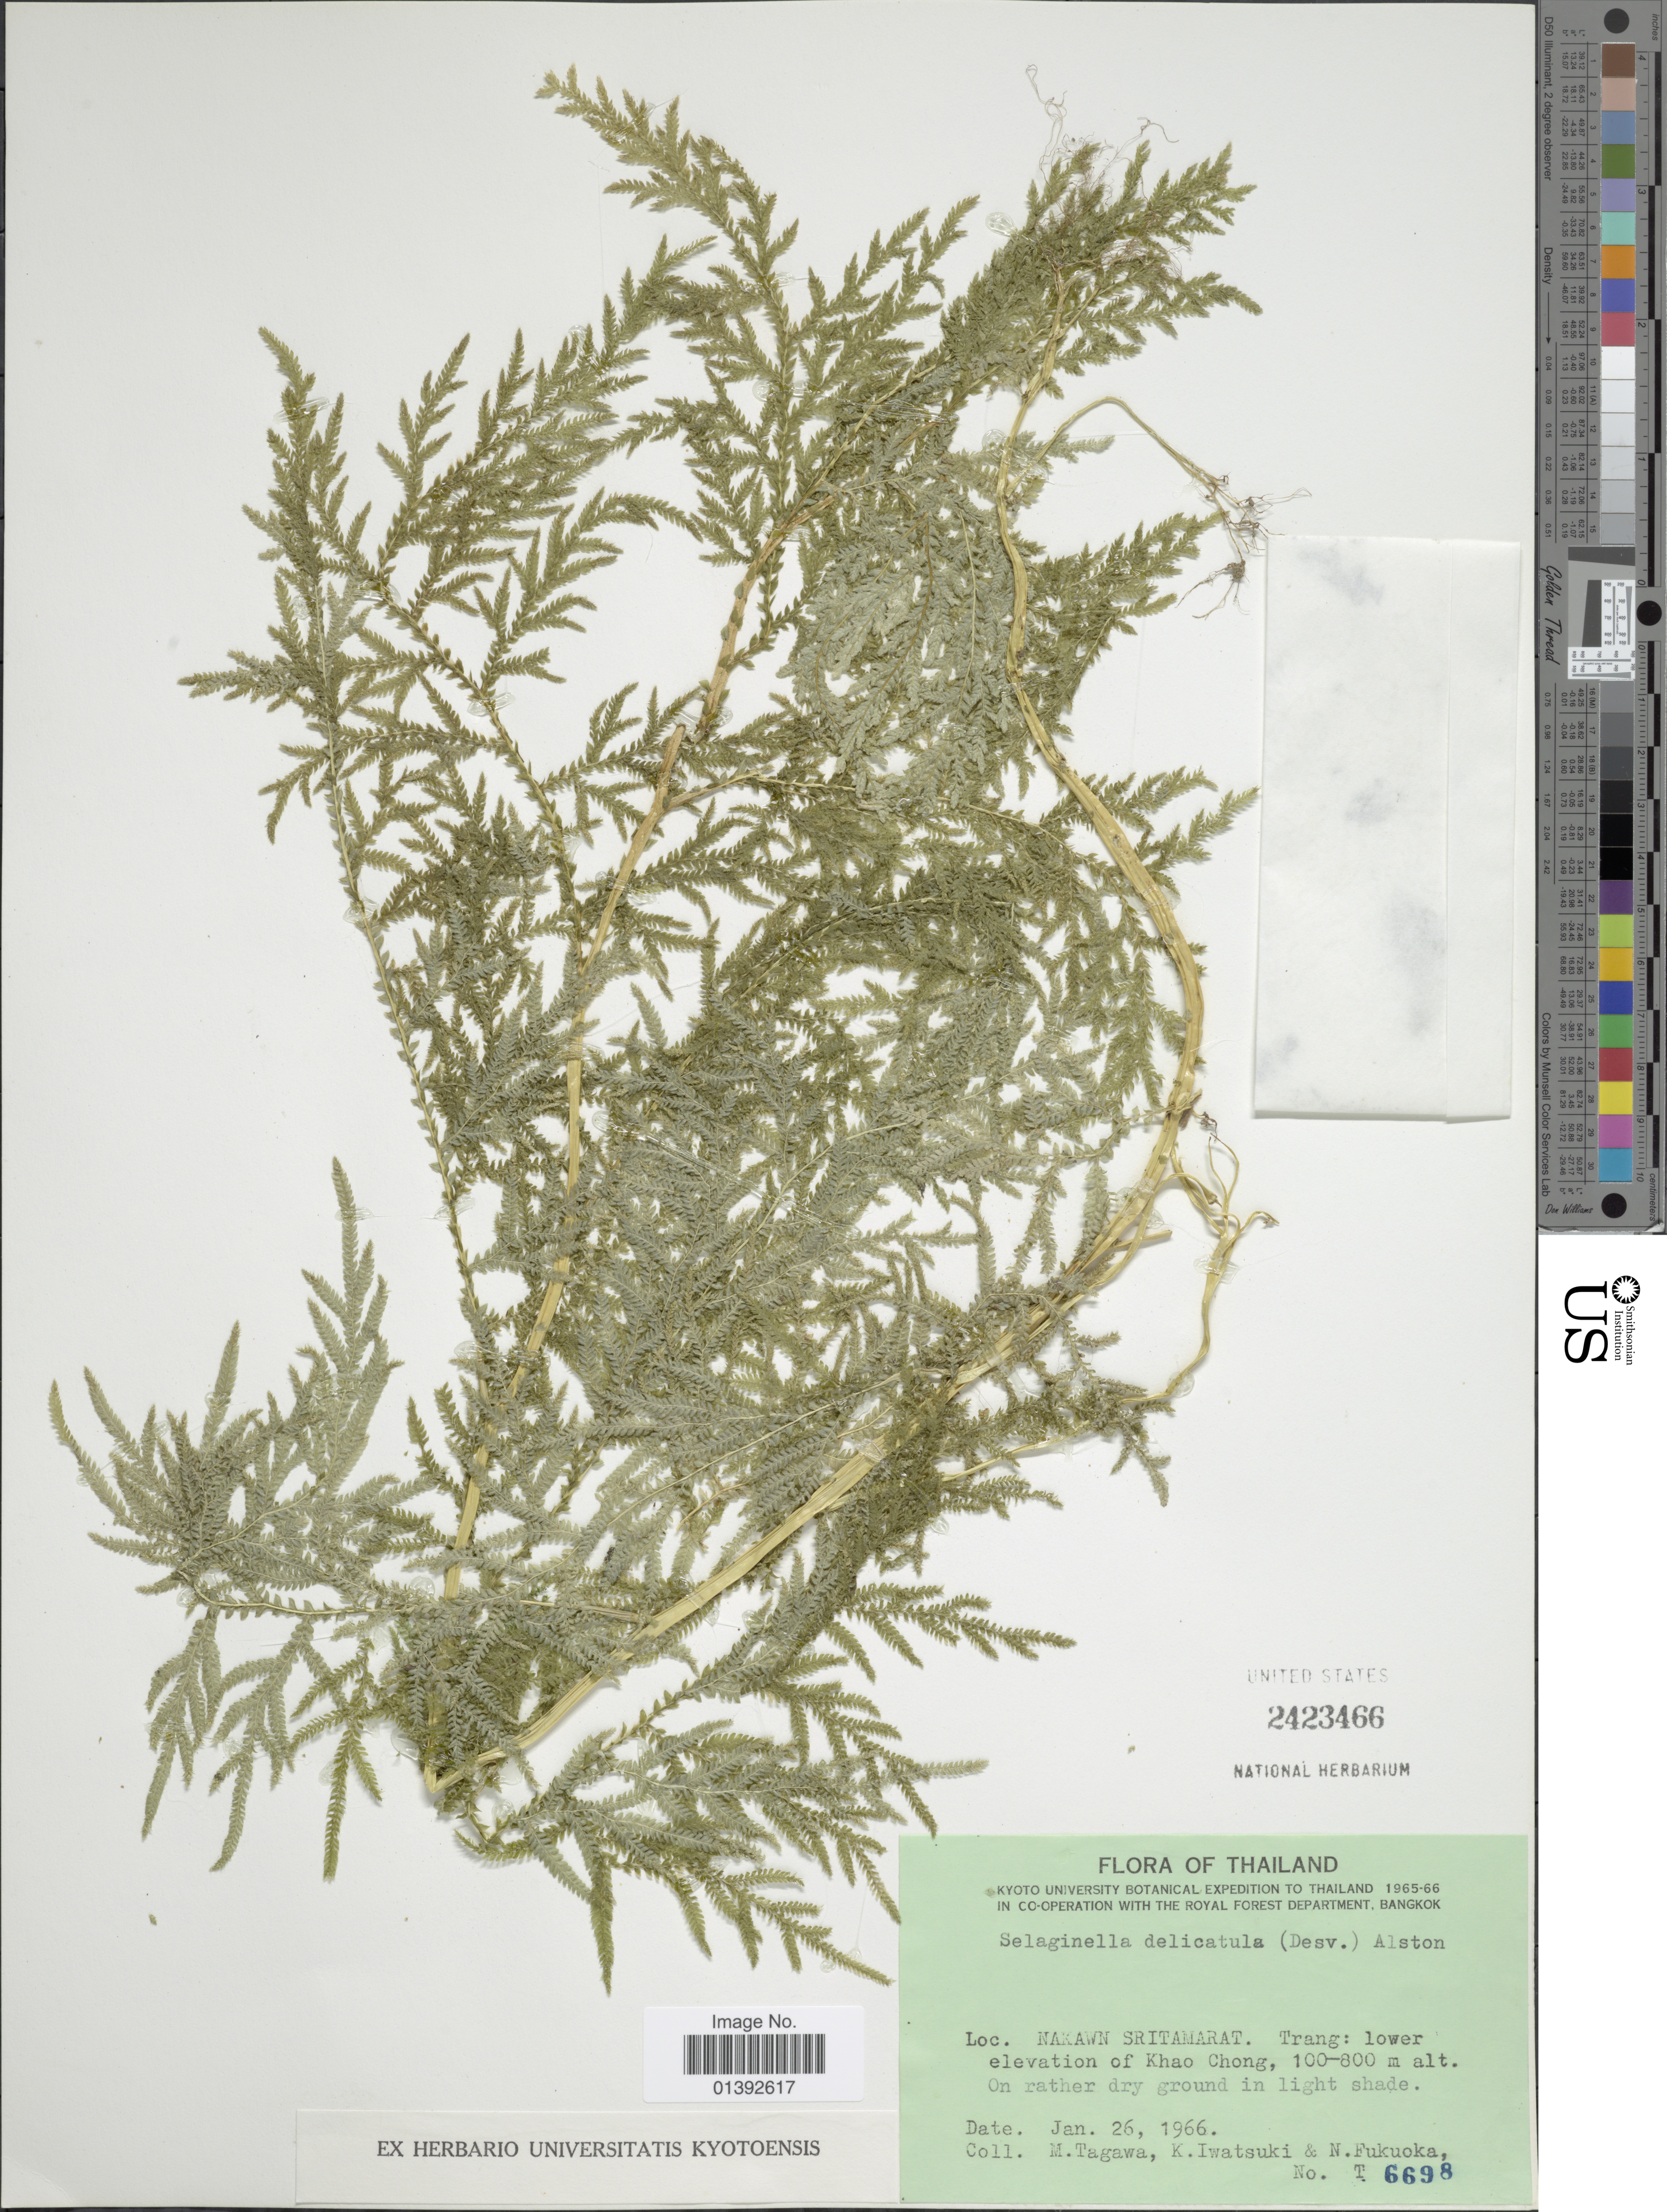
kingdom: Plantae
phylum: Tracheophyta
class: Lycopodiopsida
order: Selaginellales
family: Selaginellaceae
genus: Selaginella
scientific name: Selaginella delicatula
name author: (Desv.) Alston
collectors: M. Tagawa, K. Iwatsuki & N. Fukuoka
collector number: T 6698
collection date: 1966-01-26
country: Thailand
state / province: Trang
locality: Nakawn Sritamarat: lower elevation of Khao Chong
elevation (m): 100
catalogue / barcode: US 2423466